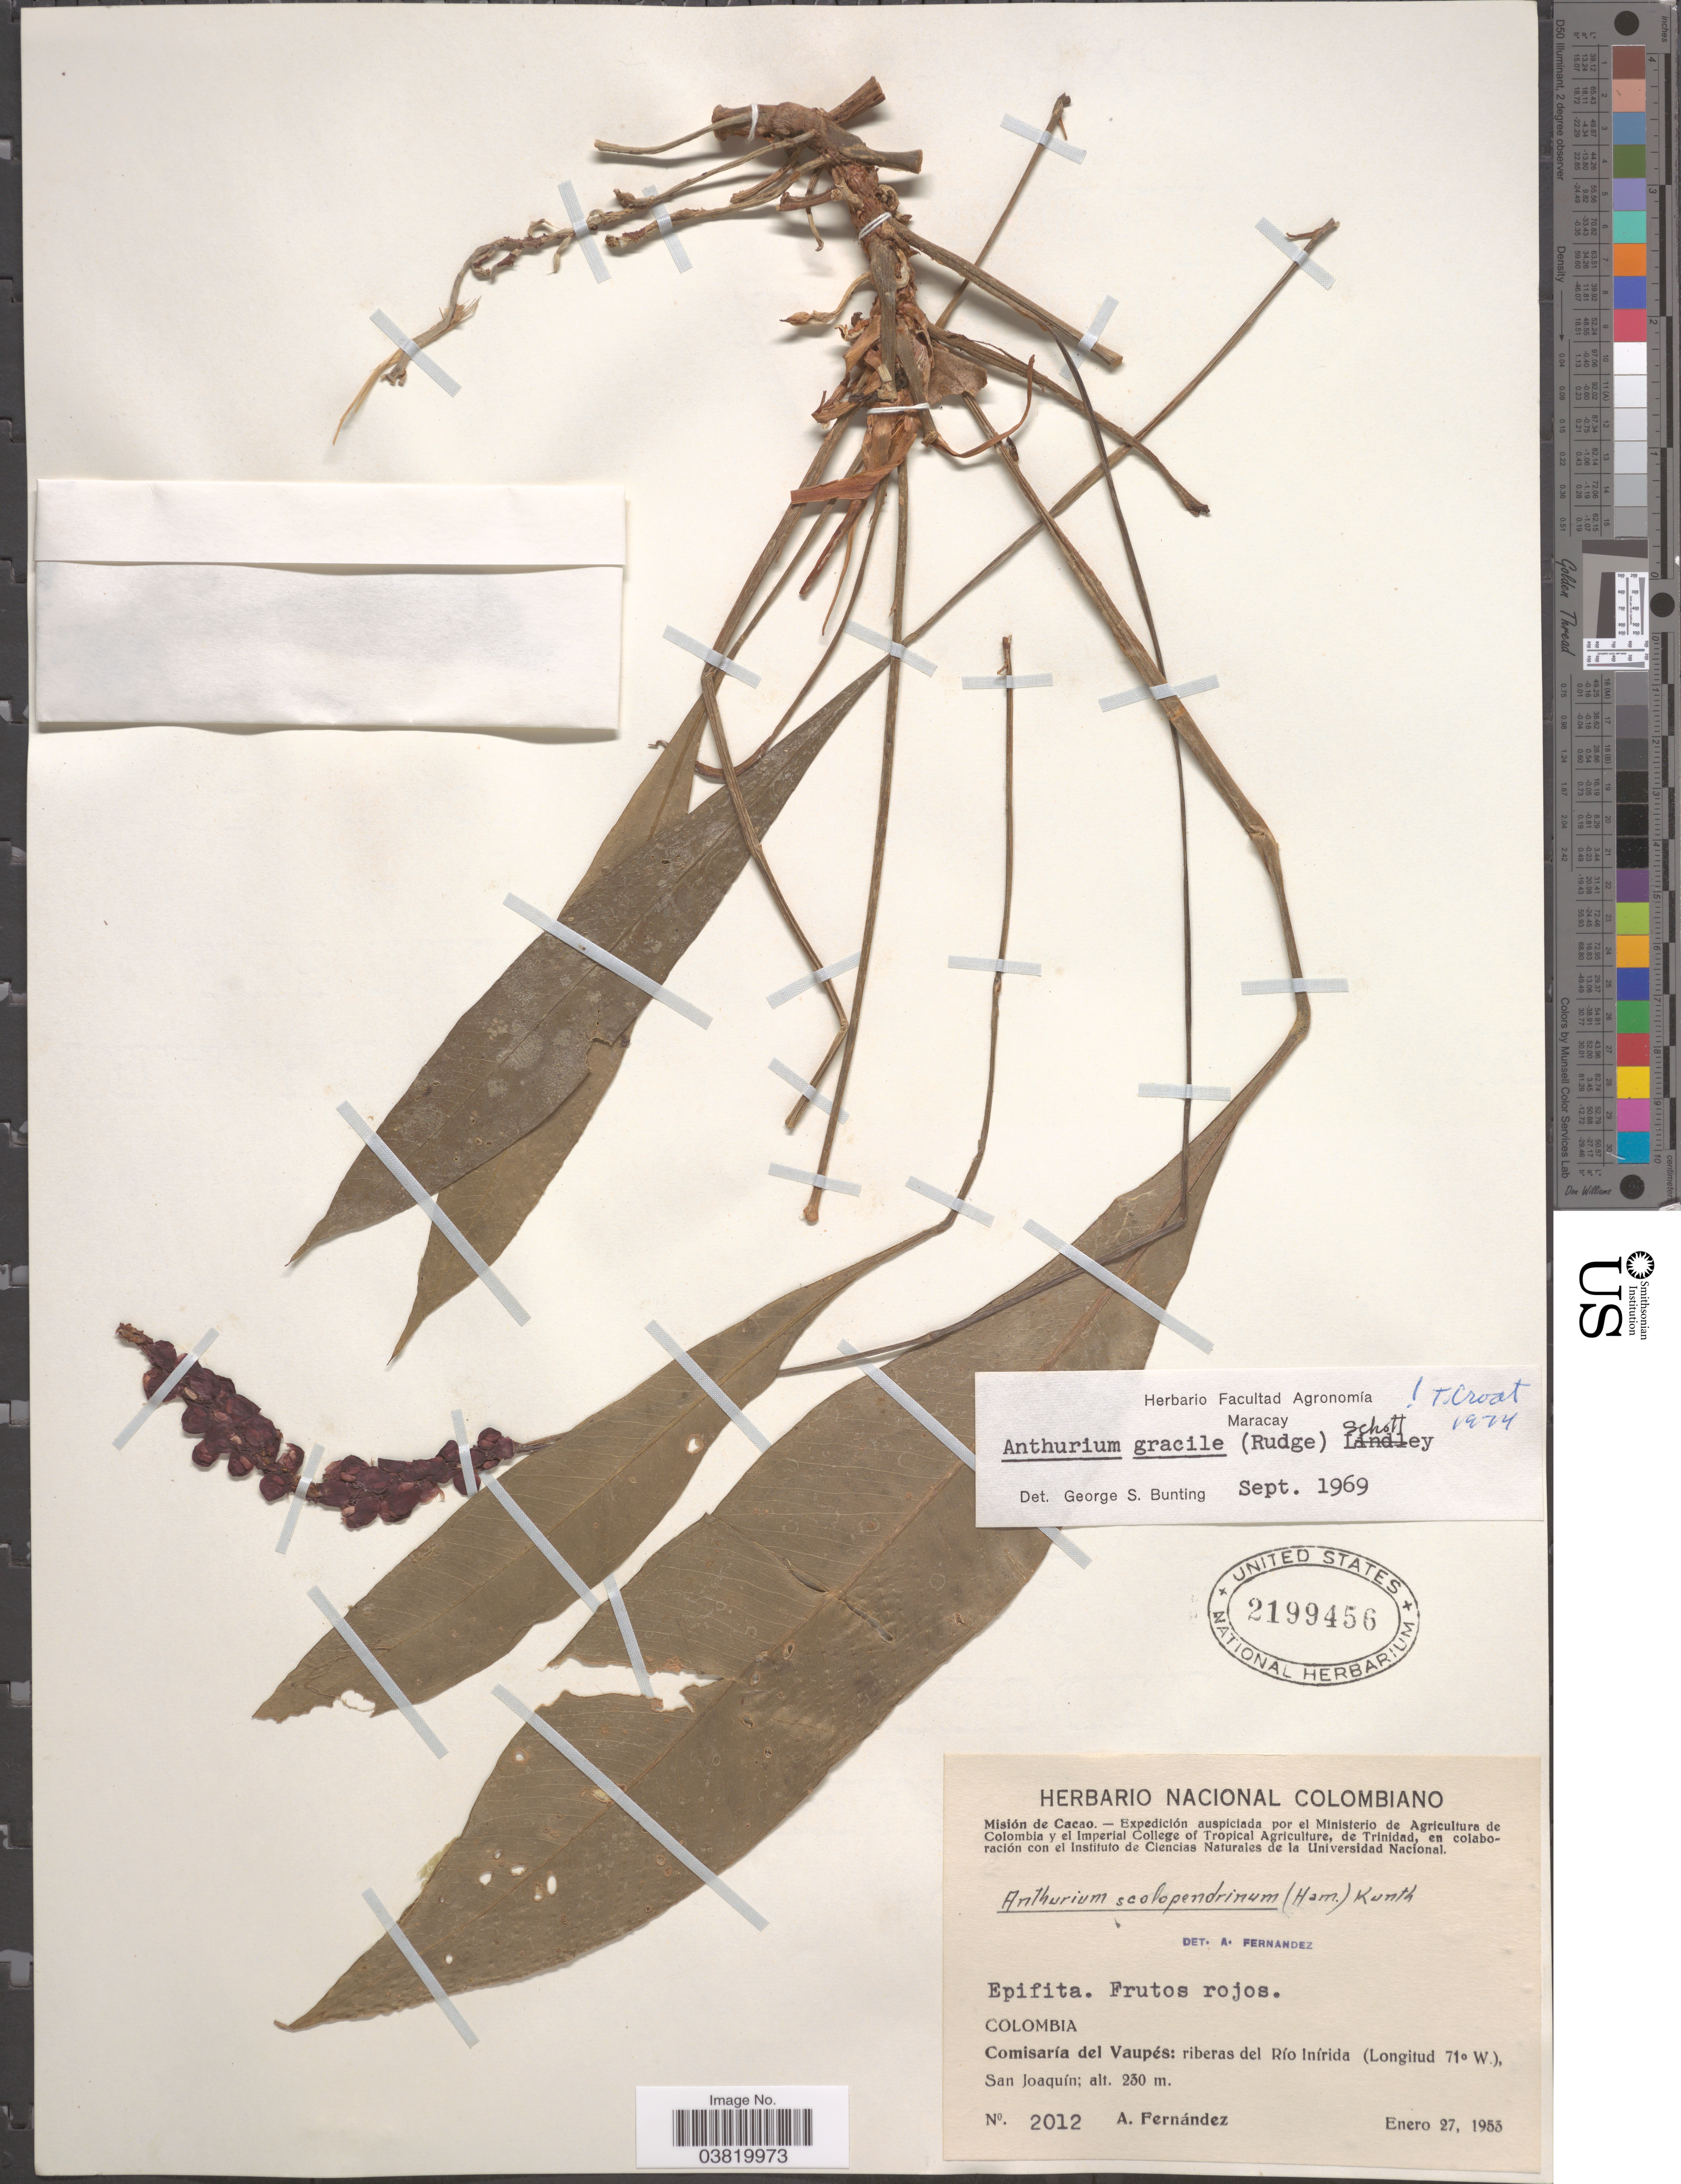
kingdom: Plantae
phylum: Tracheophyta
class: Liliopsida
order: Alismatales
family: Araceae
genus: Anthurium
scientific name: Anthurium gracile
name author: (Rudge) Schott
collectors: A. Fernández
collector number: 2012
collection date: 1953-01-27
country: Colombia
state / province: Vaupés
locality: Comisaría del Vaupés: riberas del Río Inírida, San Joaquin.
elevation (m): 230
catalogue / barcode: US 2199456